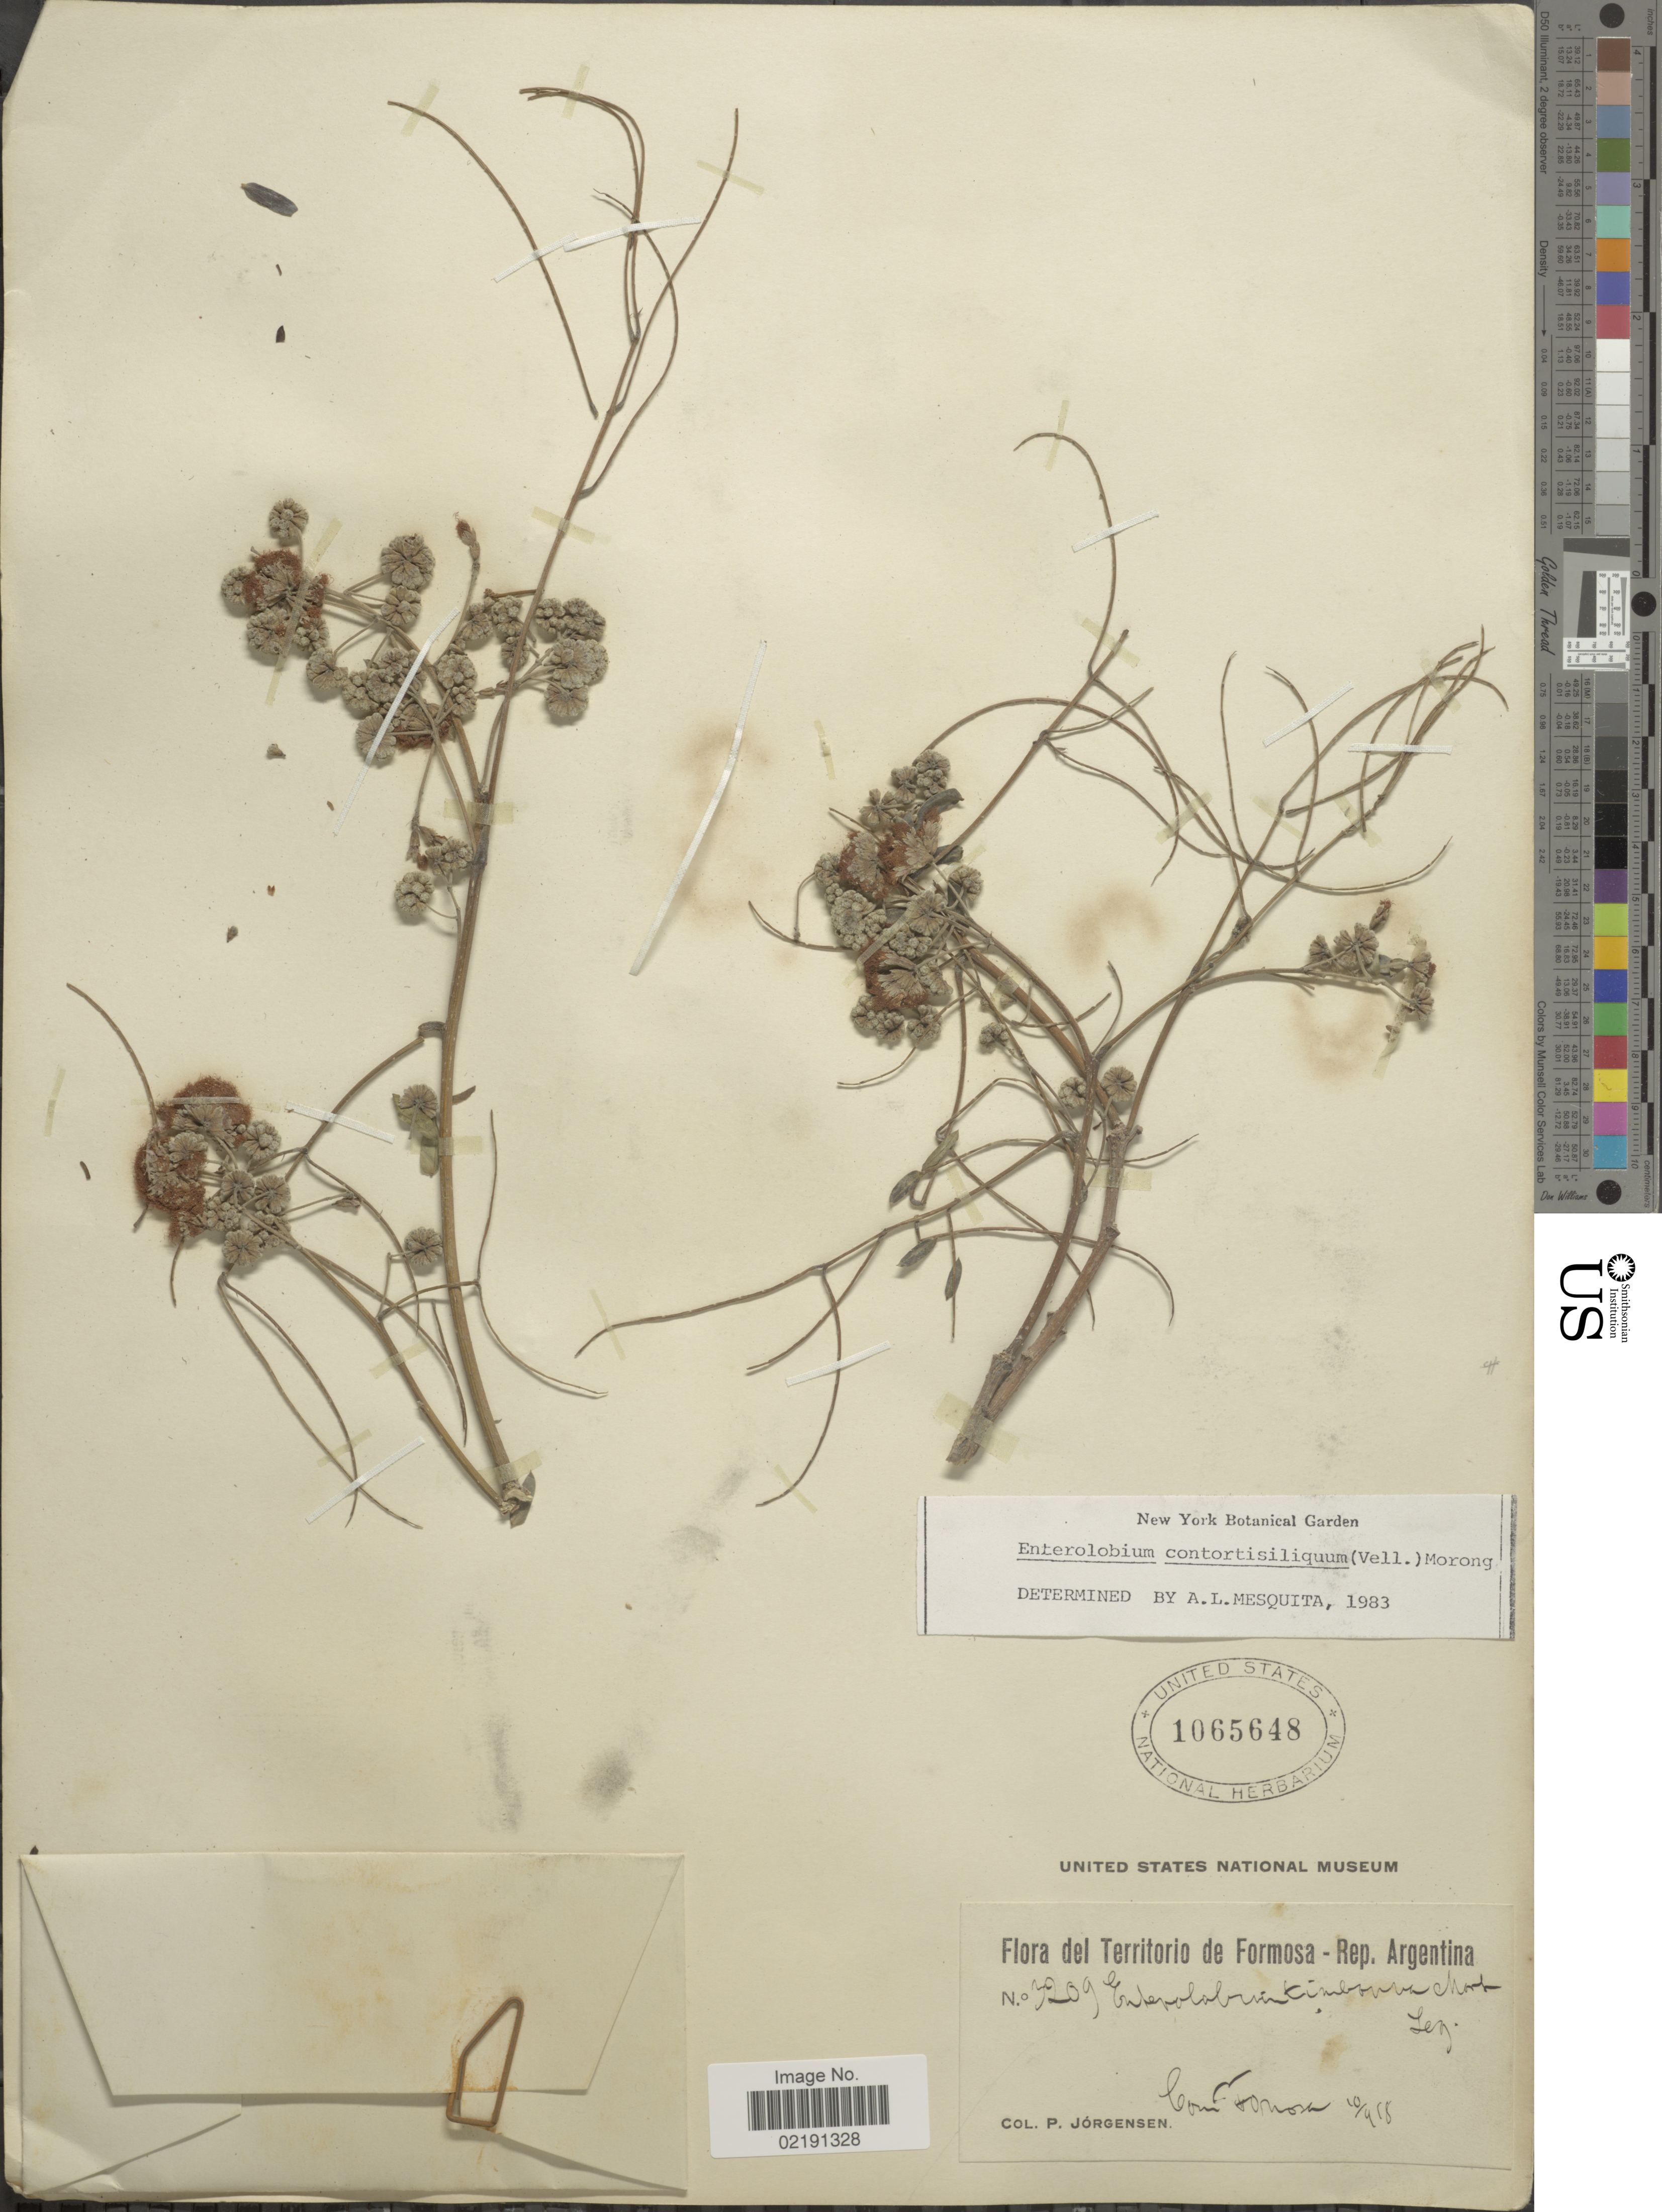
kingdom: Plantae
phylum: Tracheophyta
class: Magnoliopsida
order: Fabales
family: Fabaceae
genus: Enterolobium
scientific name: Enterolobium contortisiliquum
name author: (Vell.) Morong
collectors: P. Jörgensen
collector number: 3209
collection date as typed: Transcribed d/m/y: 10/9/58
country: Argentina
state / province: Formosa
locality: Territorio de Formosa - Rep. Argentina.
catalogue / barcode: US 1065648